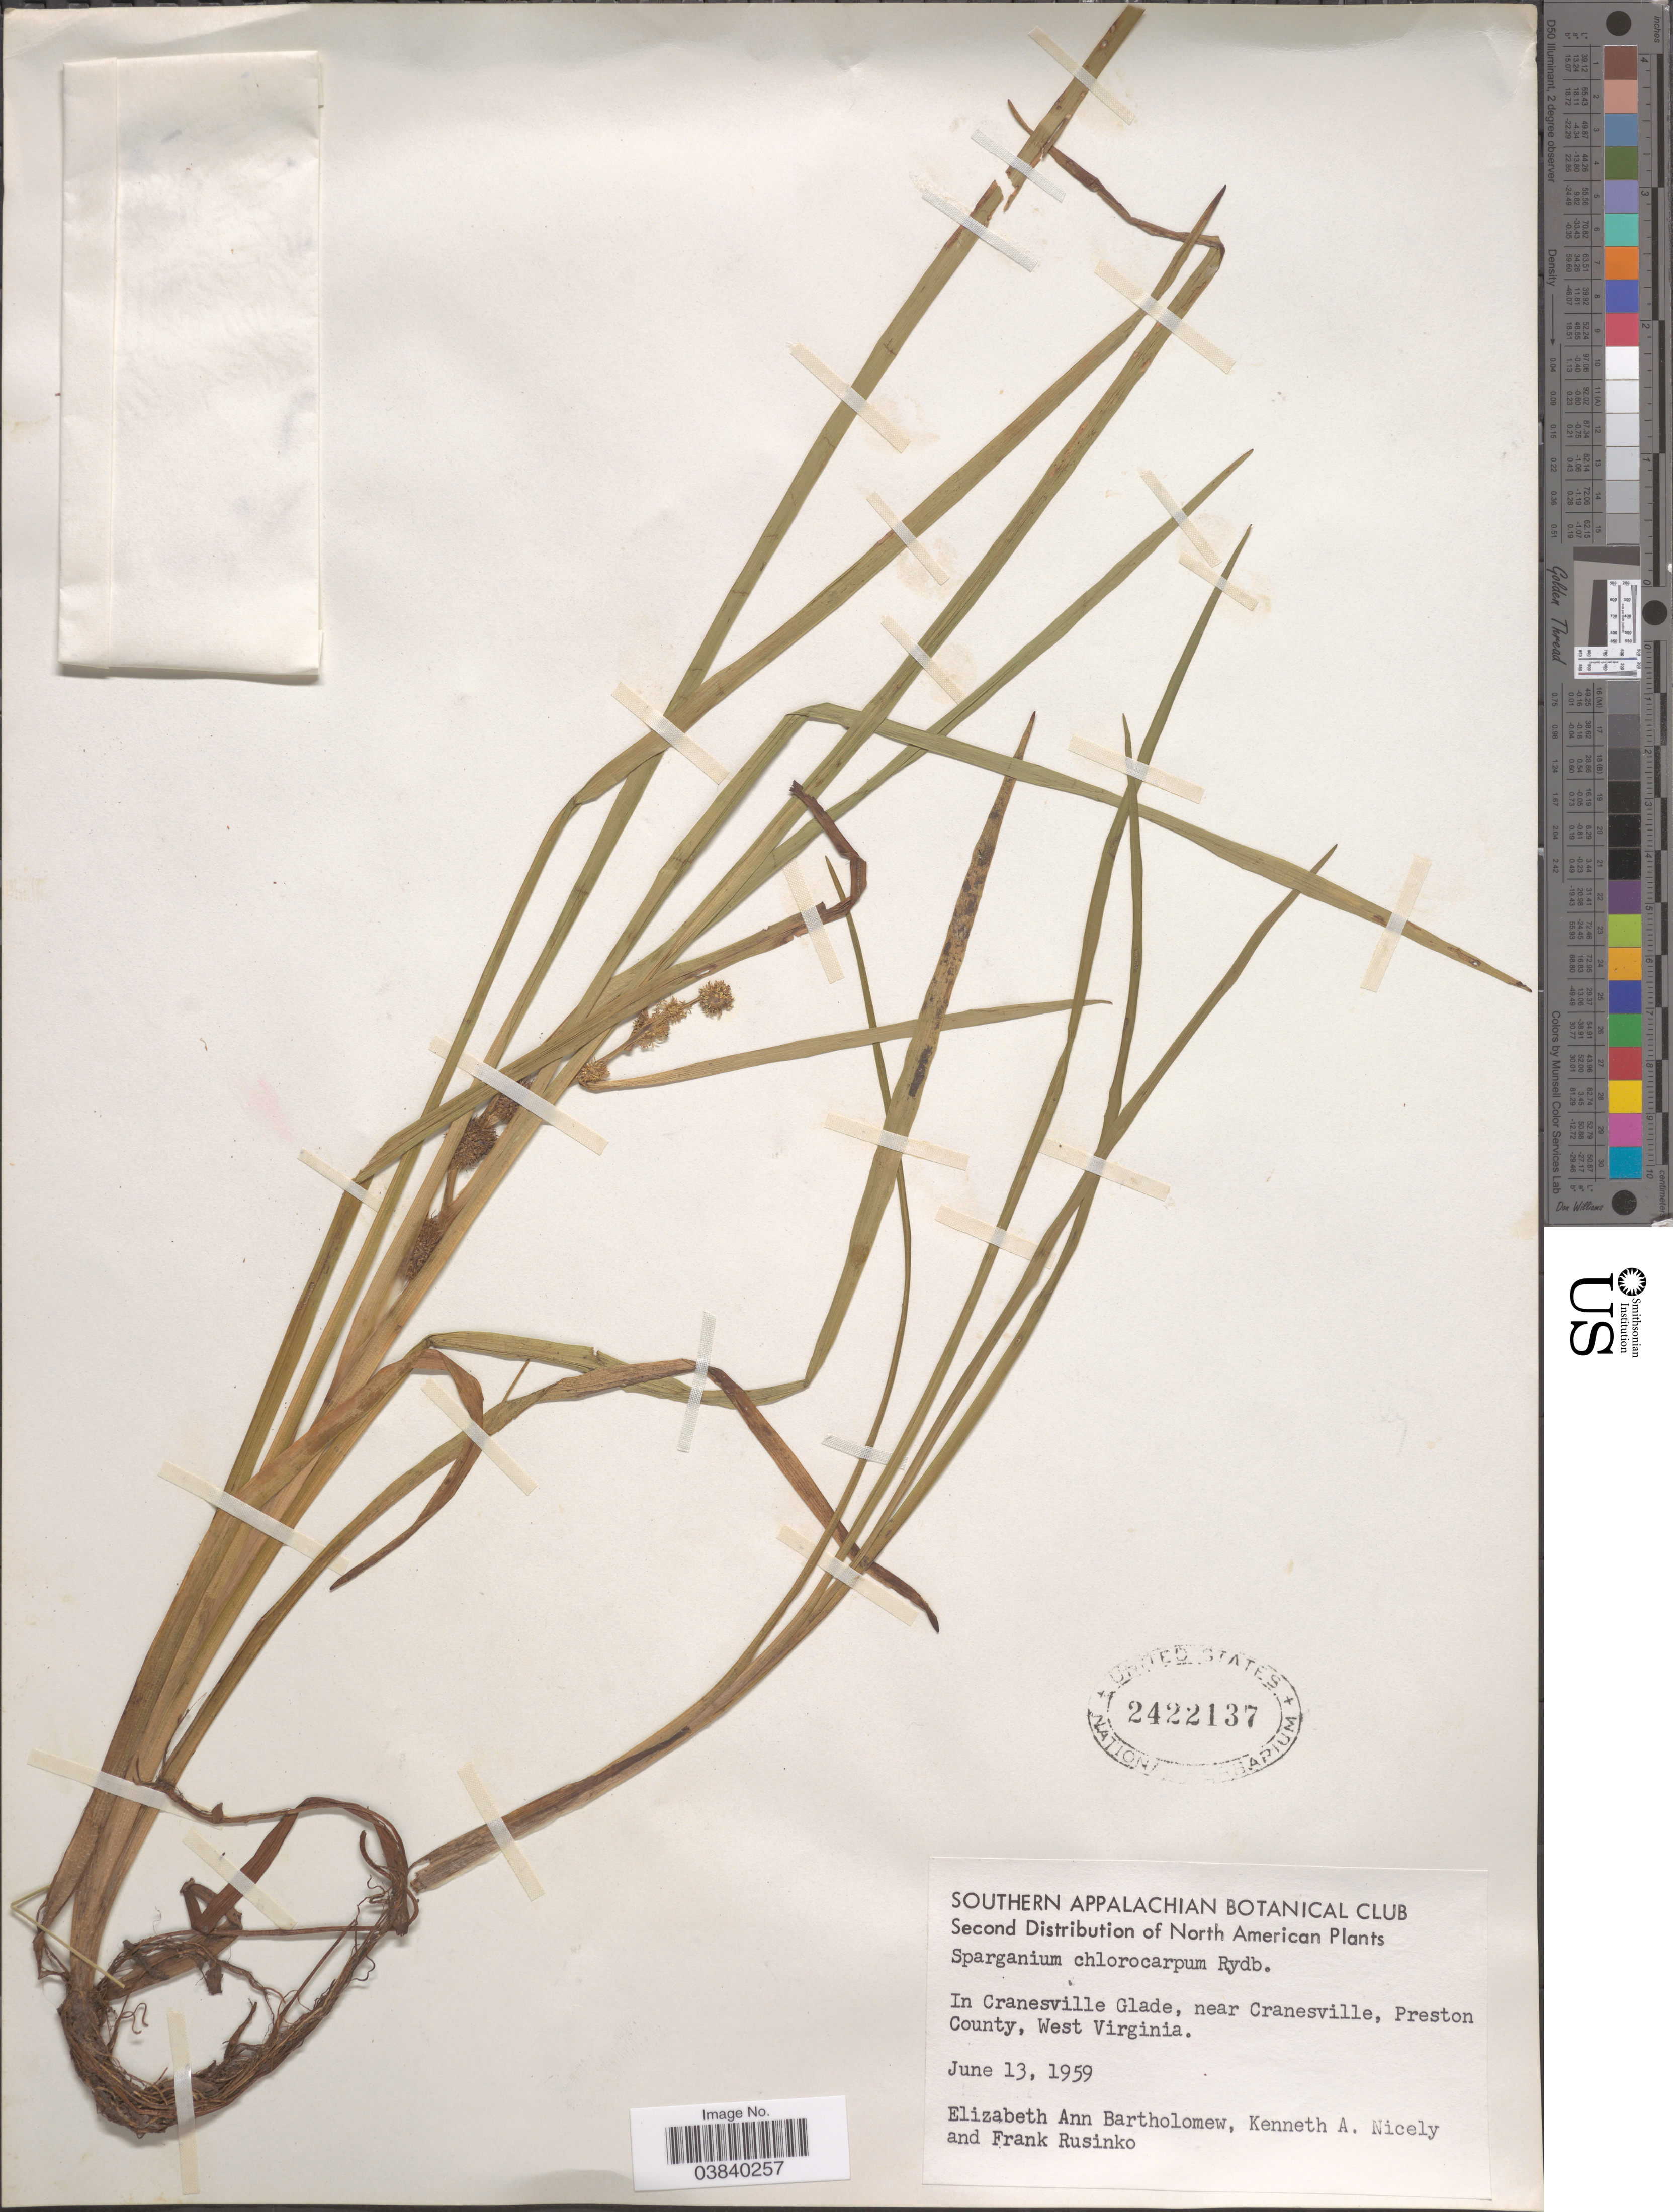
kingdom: Plantae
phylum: Tracheophyta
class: Liliopsida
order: Poales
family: Typhaceae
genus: Sparganium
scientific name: Sparganium chlorocarpum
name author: Rydb.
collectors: E. Bartholomew, K. Nicely & F. Rusinko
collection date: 1959-06-13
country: United States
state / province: West Virginia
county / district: Preston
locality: In Cranesville Glade, near Cranesville, Preston County.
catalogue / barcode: US 2422137